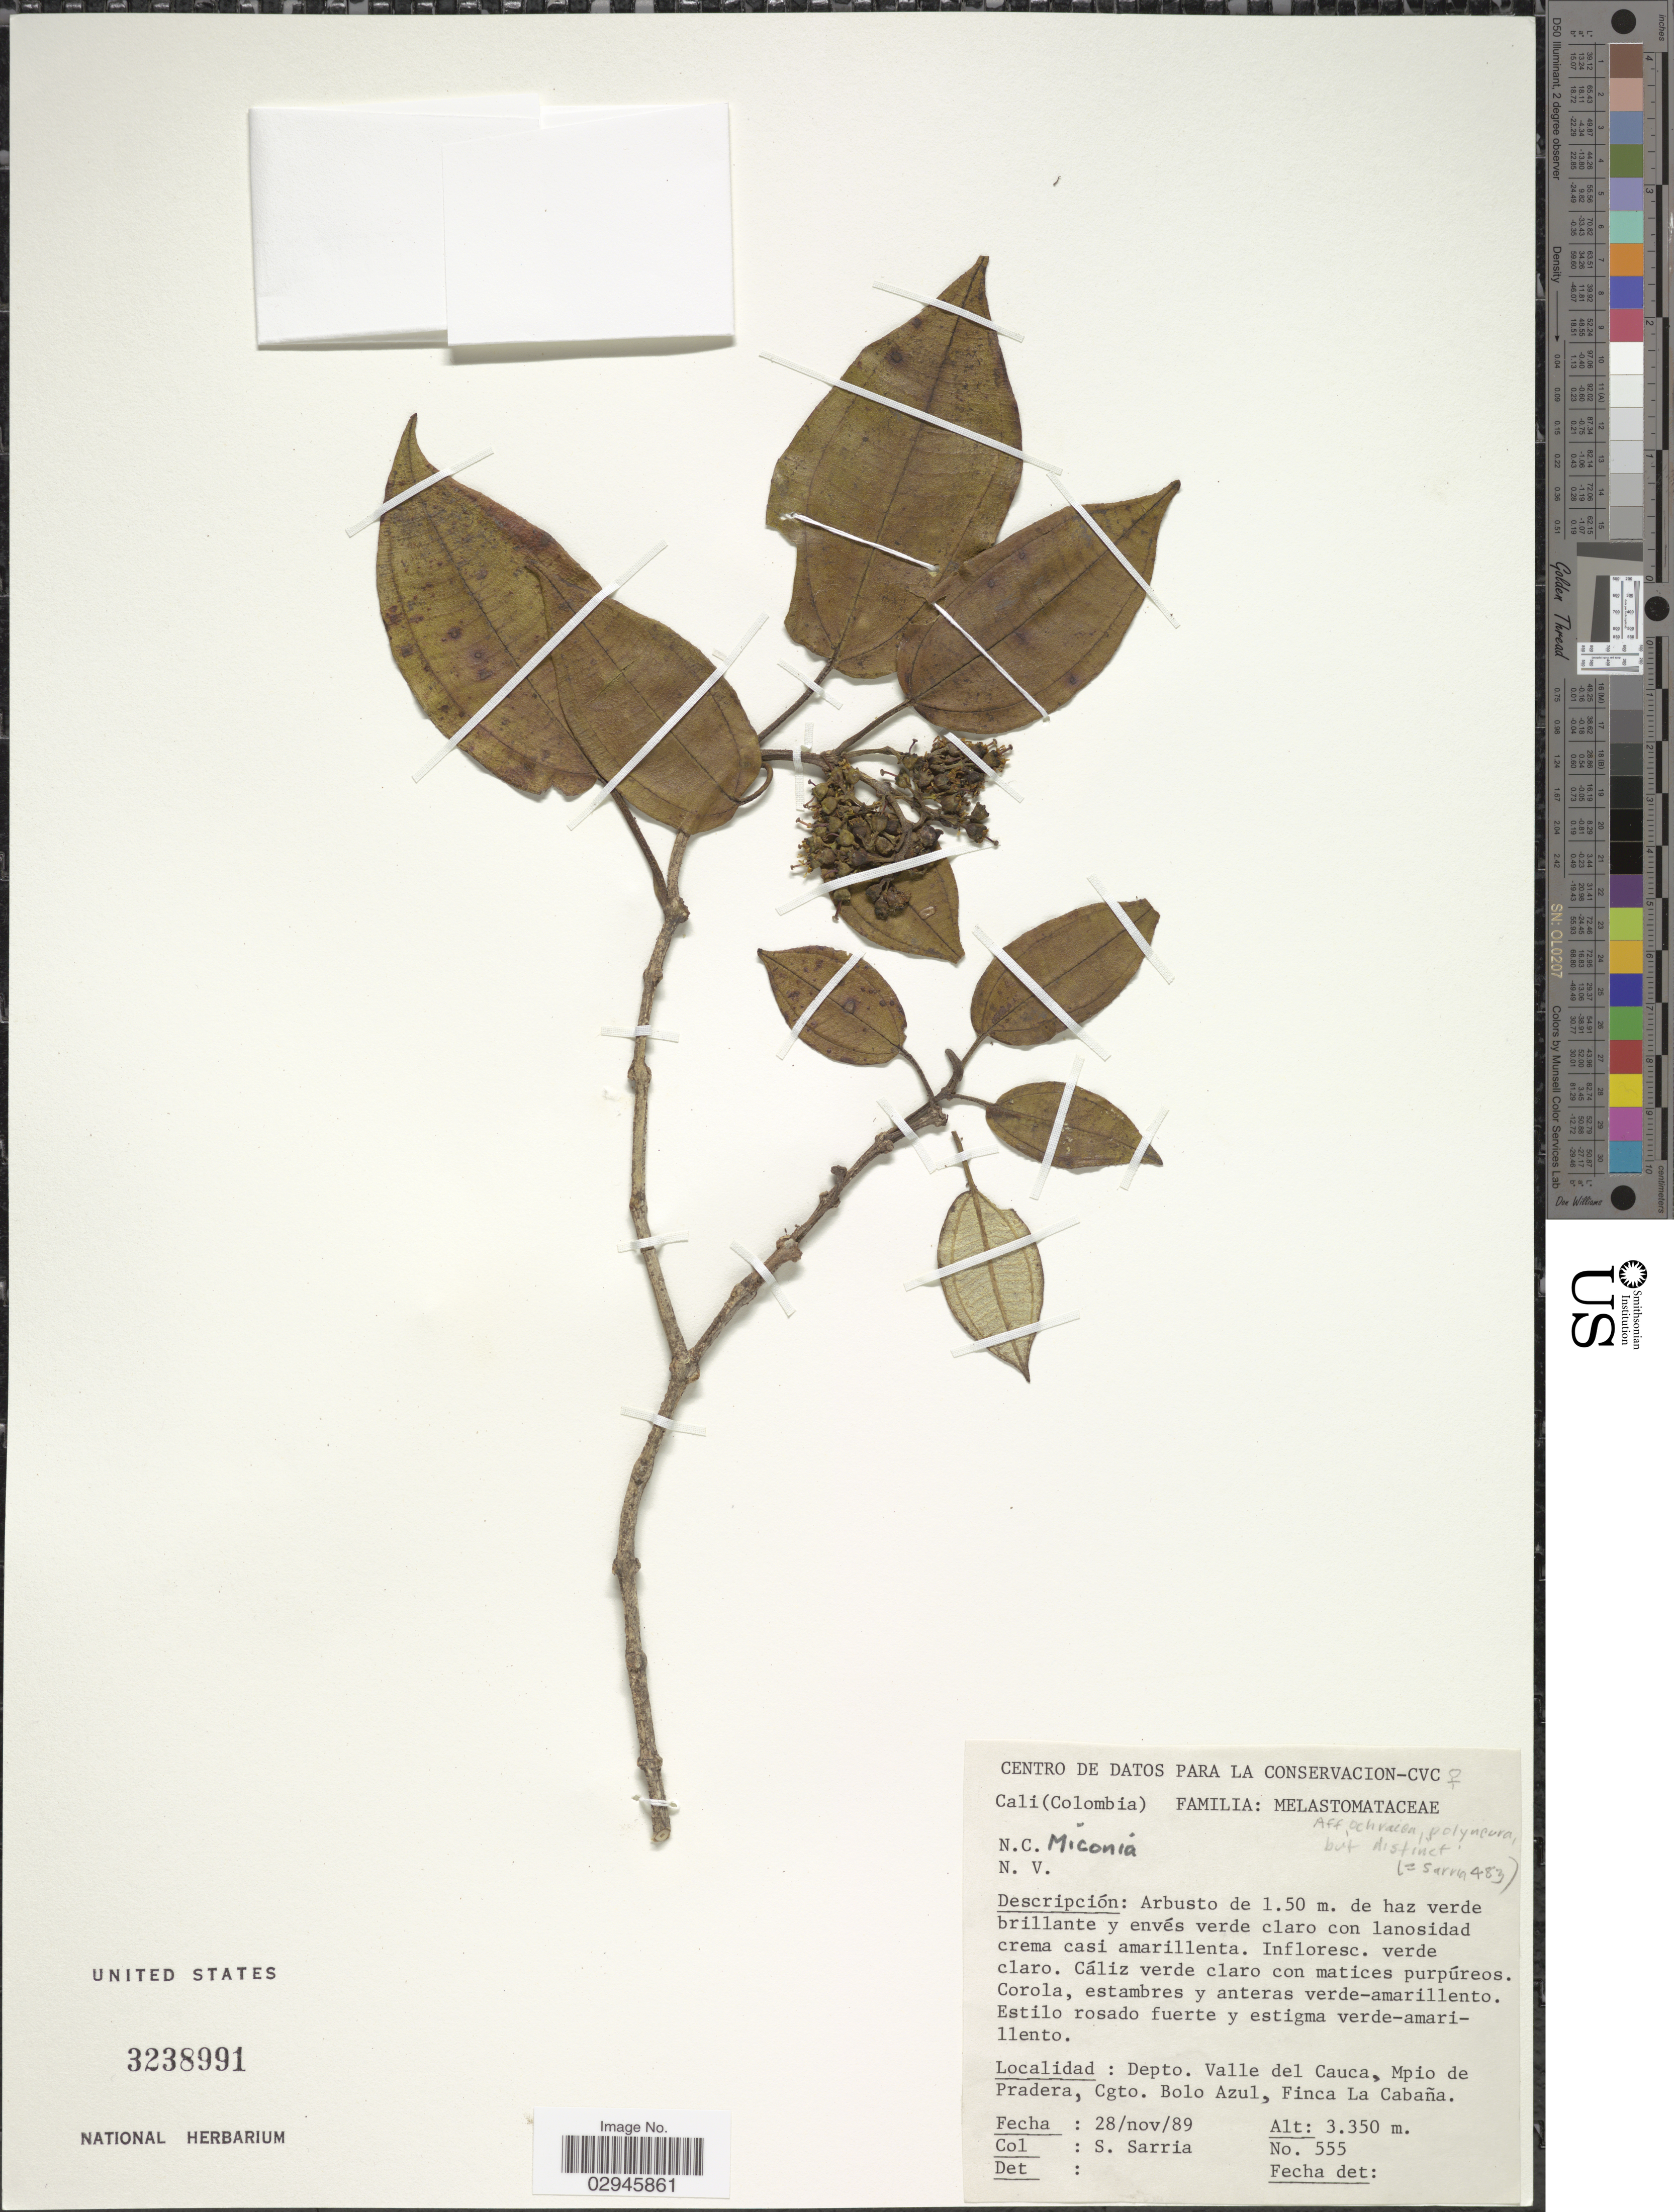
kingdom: Plantae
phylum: Tracheophyta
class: Magnoliopsida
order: Myrtales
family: Melastomataceae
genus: Miconia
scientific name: Miconia sp.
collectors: S. Sarria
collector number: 555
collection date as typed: Transcribed d/m/y: 28/11/89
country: Colombia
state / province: Valle del Cauca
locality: Depto. Valle del Cauca, Mpio. de Pradera, Cgto. Bolo Azul, Finca La Cabaña.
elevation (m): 3350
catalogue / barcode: US 3238991